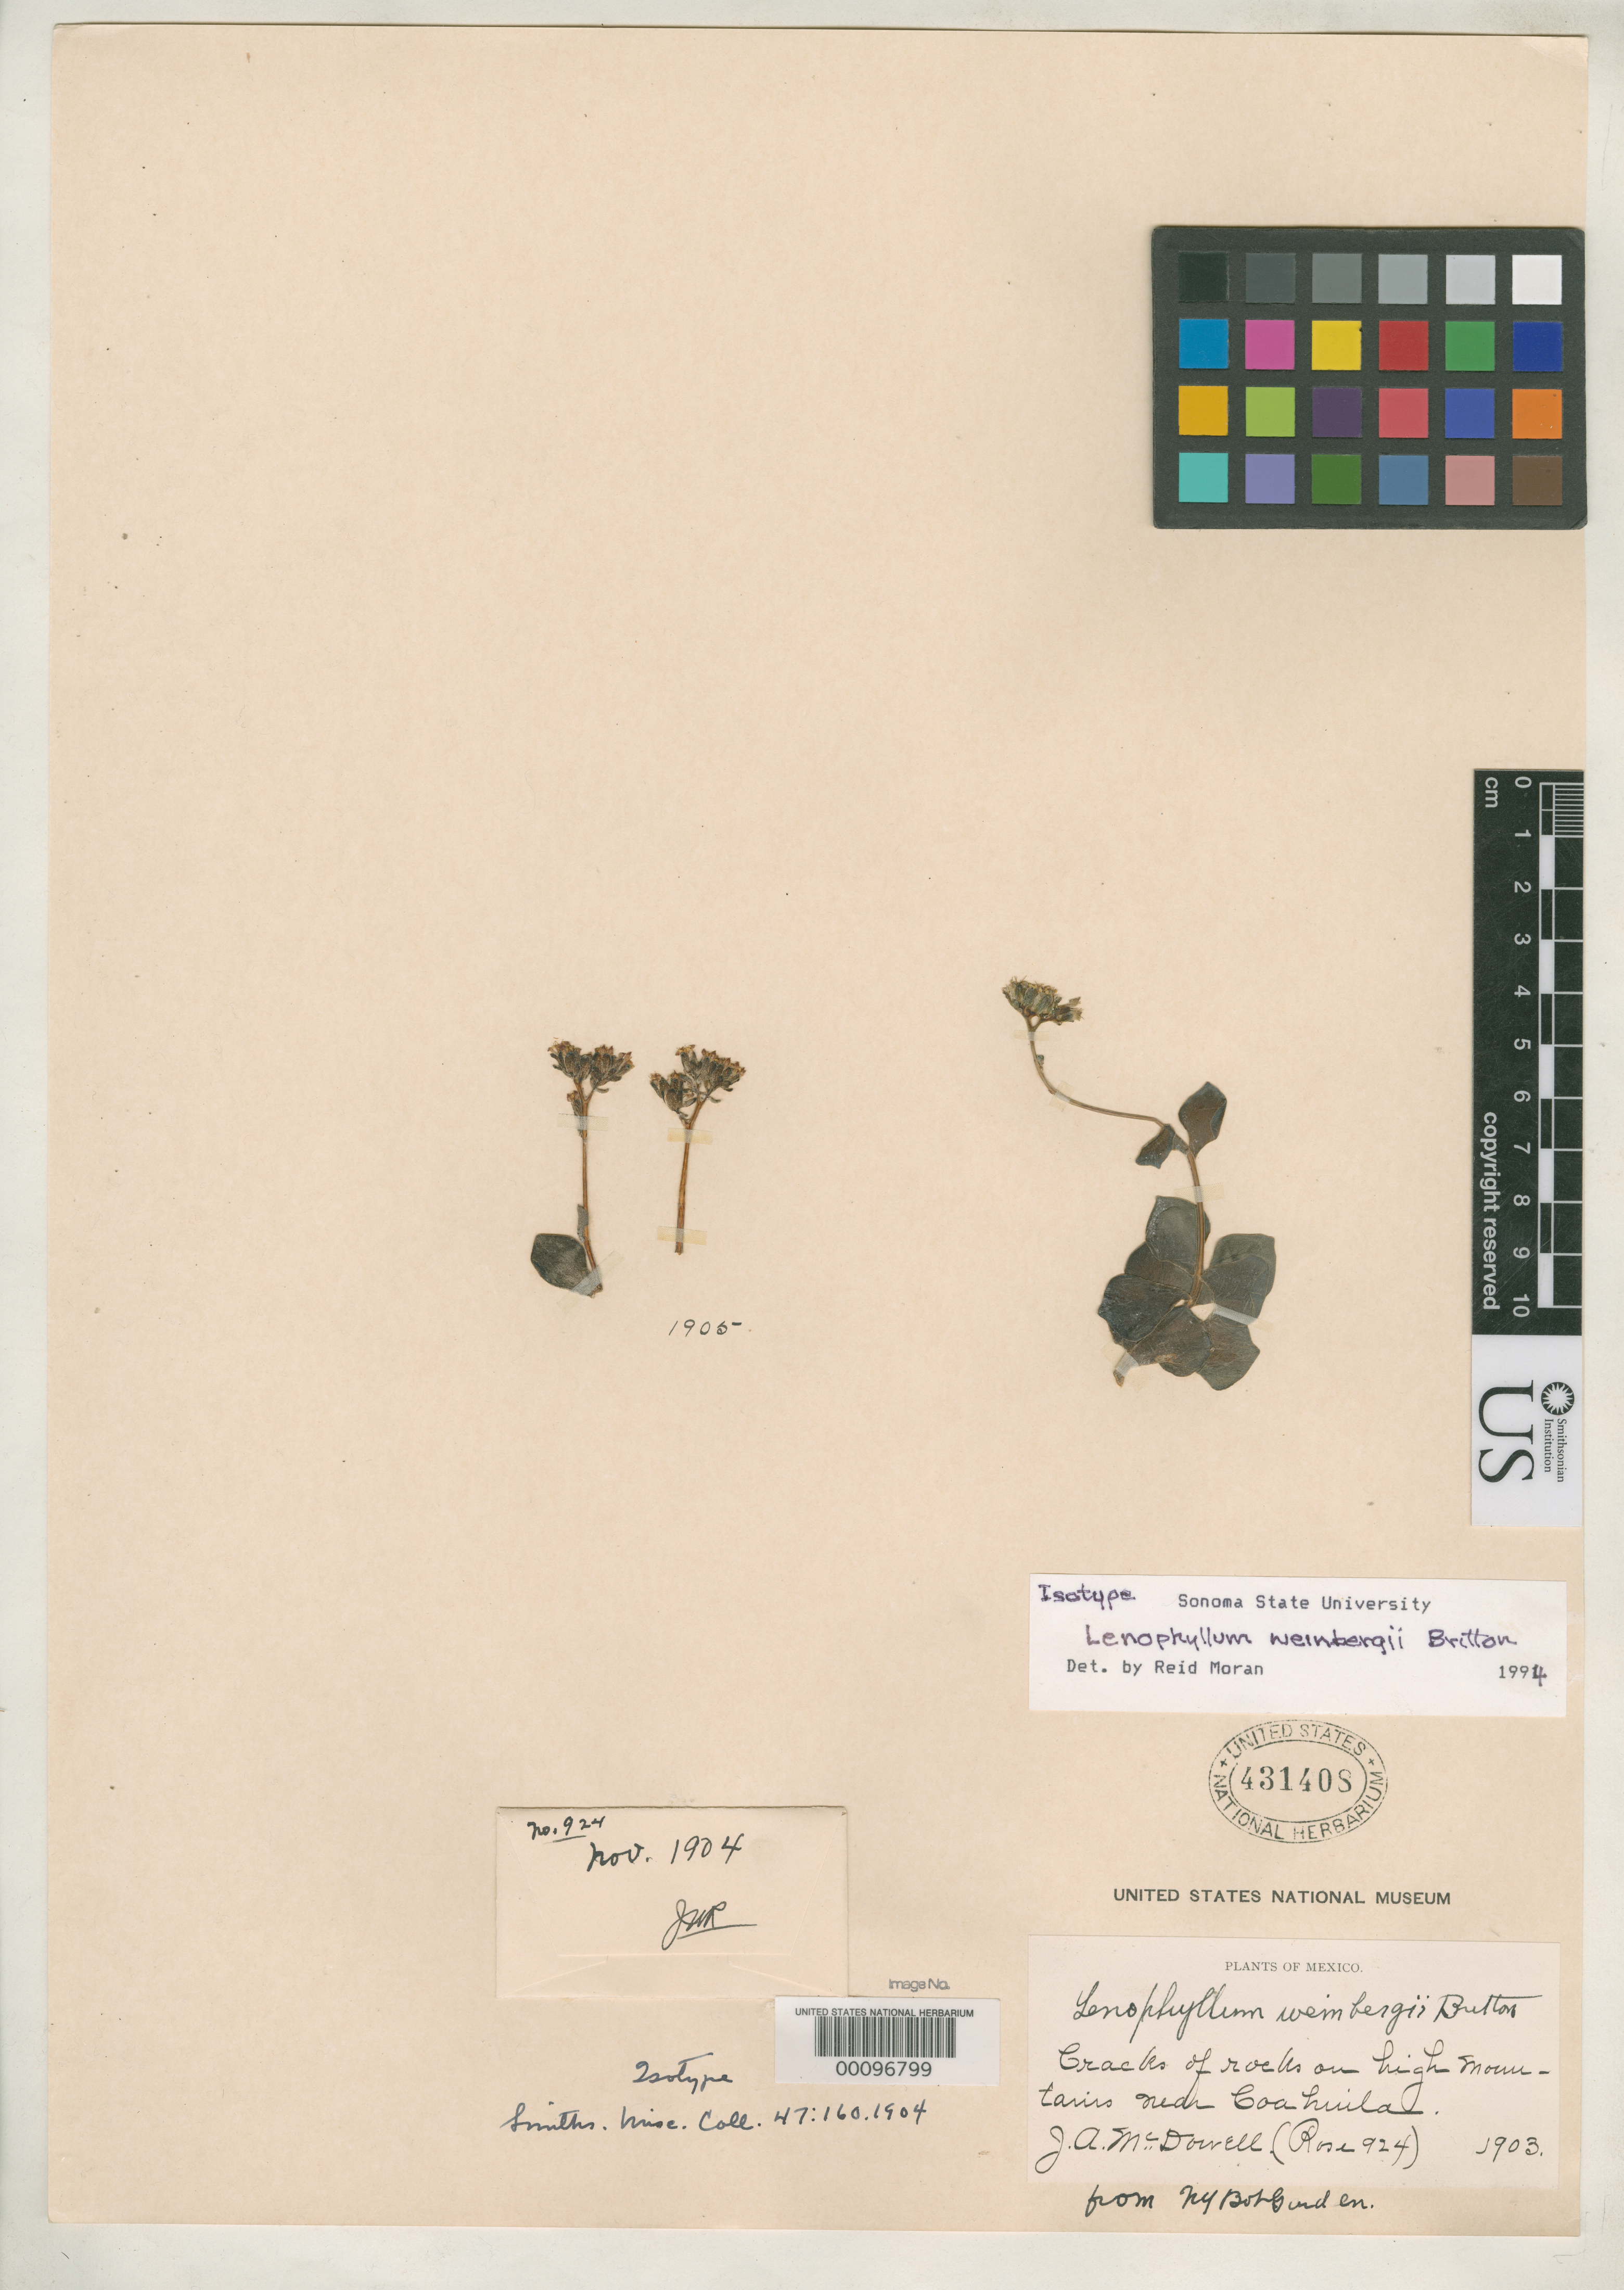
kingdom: Plantae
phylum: Tracheophyta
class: Magnoliopsida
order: Saxifragales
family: Crassulaceae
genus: Lenophyllum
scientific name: Lenophyllum weinbergii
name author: Britton in Britton & Rose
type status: Isotype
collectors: J. McDowell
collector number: Rose 924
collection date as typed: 1903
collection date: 1903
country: Mexico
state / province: Coahuila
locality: Cracks of rocks on high mountains near Coahuila.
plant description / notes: Described from cultivated material? Protologue, "In cracks of rocks on high mountains in the northeastern part of Mexico, State of Coahuila, from the collections of Mr. McDowell in the City of Mexico, transmitted to the New York Botanical Garden, December, 1903, by Mr. Frank Weinberg". This sheet apparently mounted with multiple elements, some probably not type material: fragment packet labeled "Nov. 1904" and inflorescences annotated "1905"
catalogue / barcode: US 431408